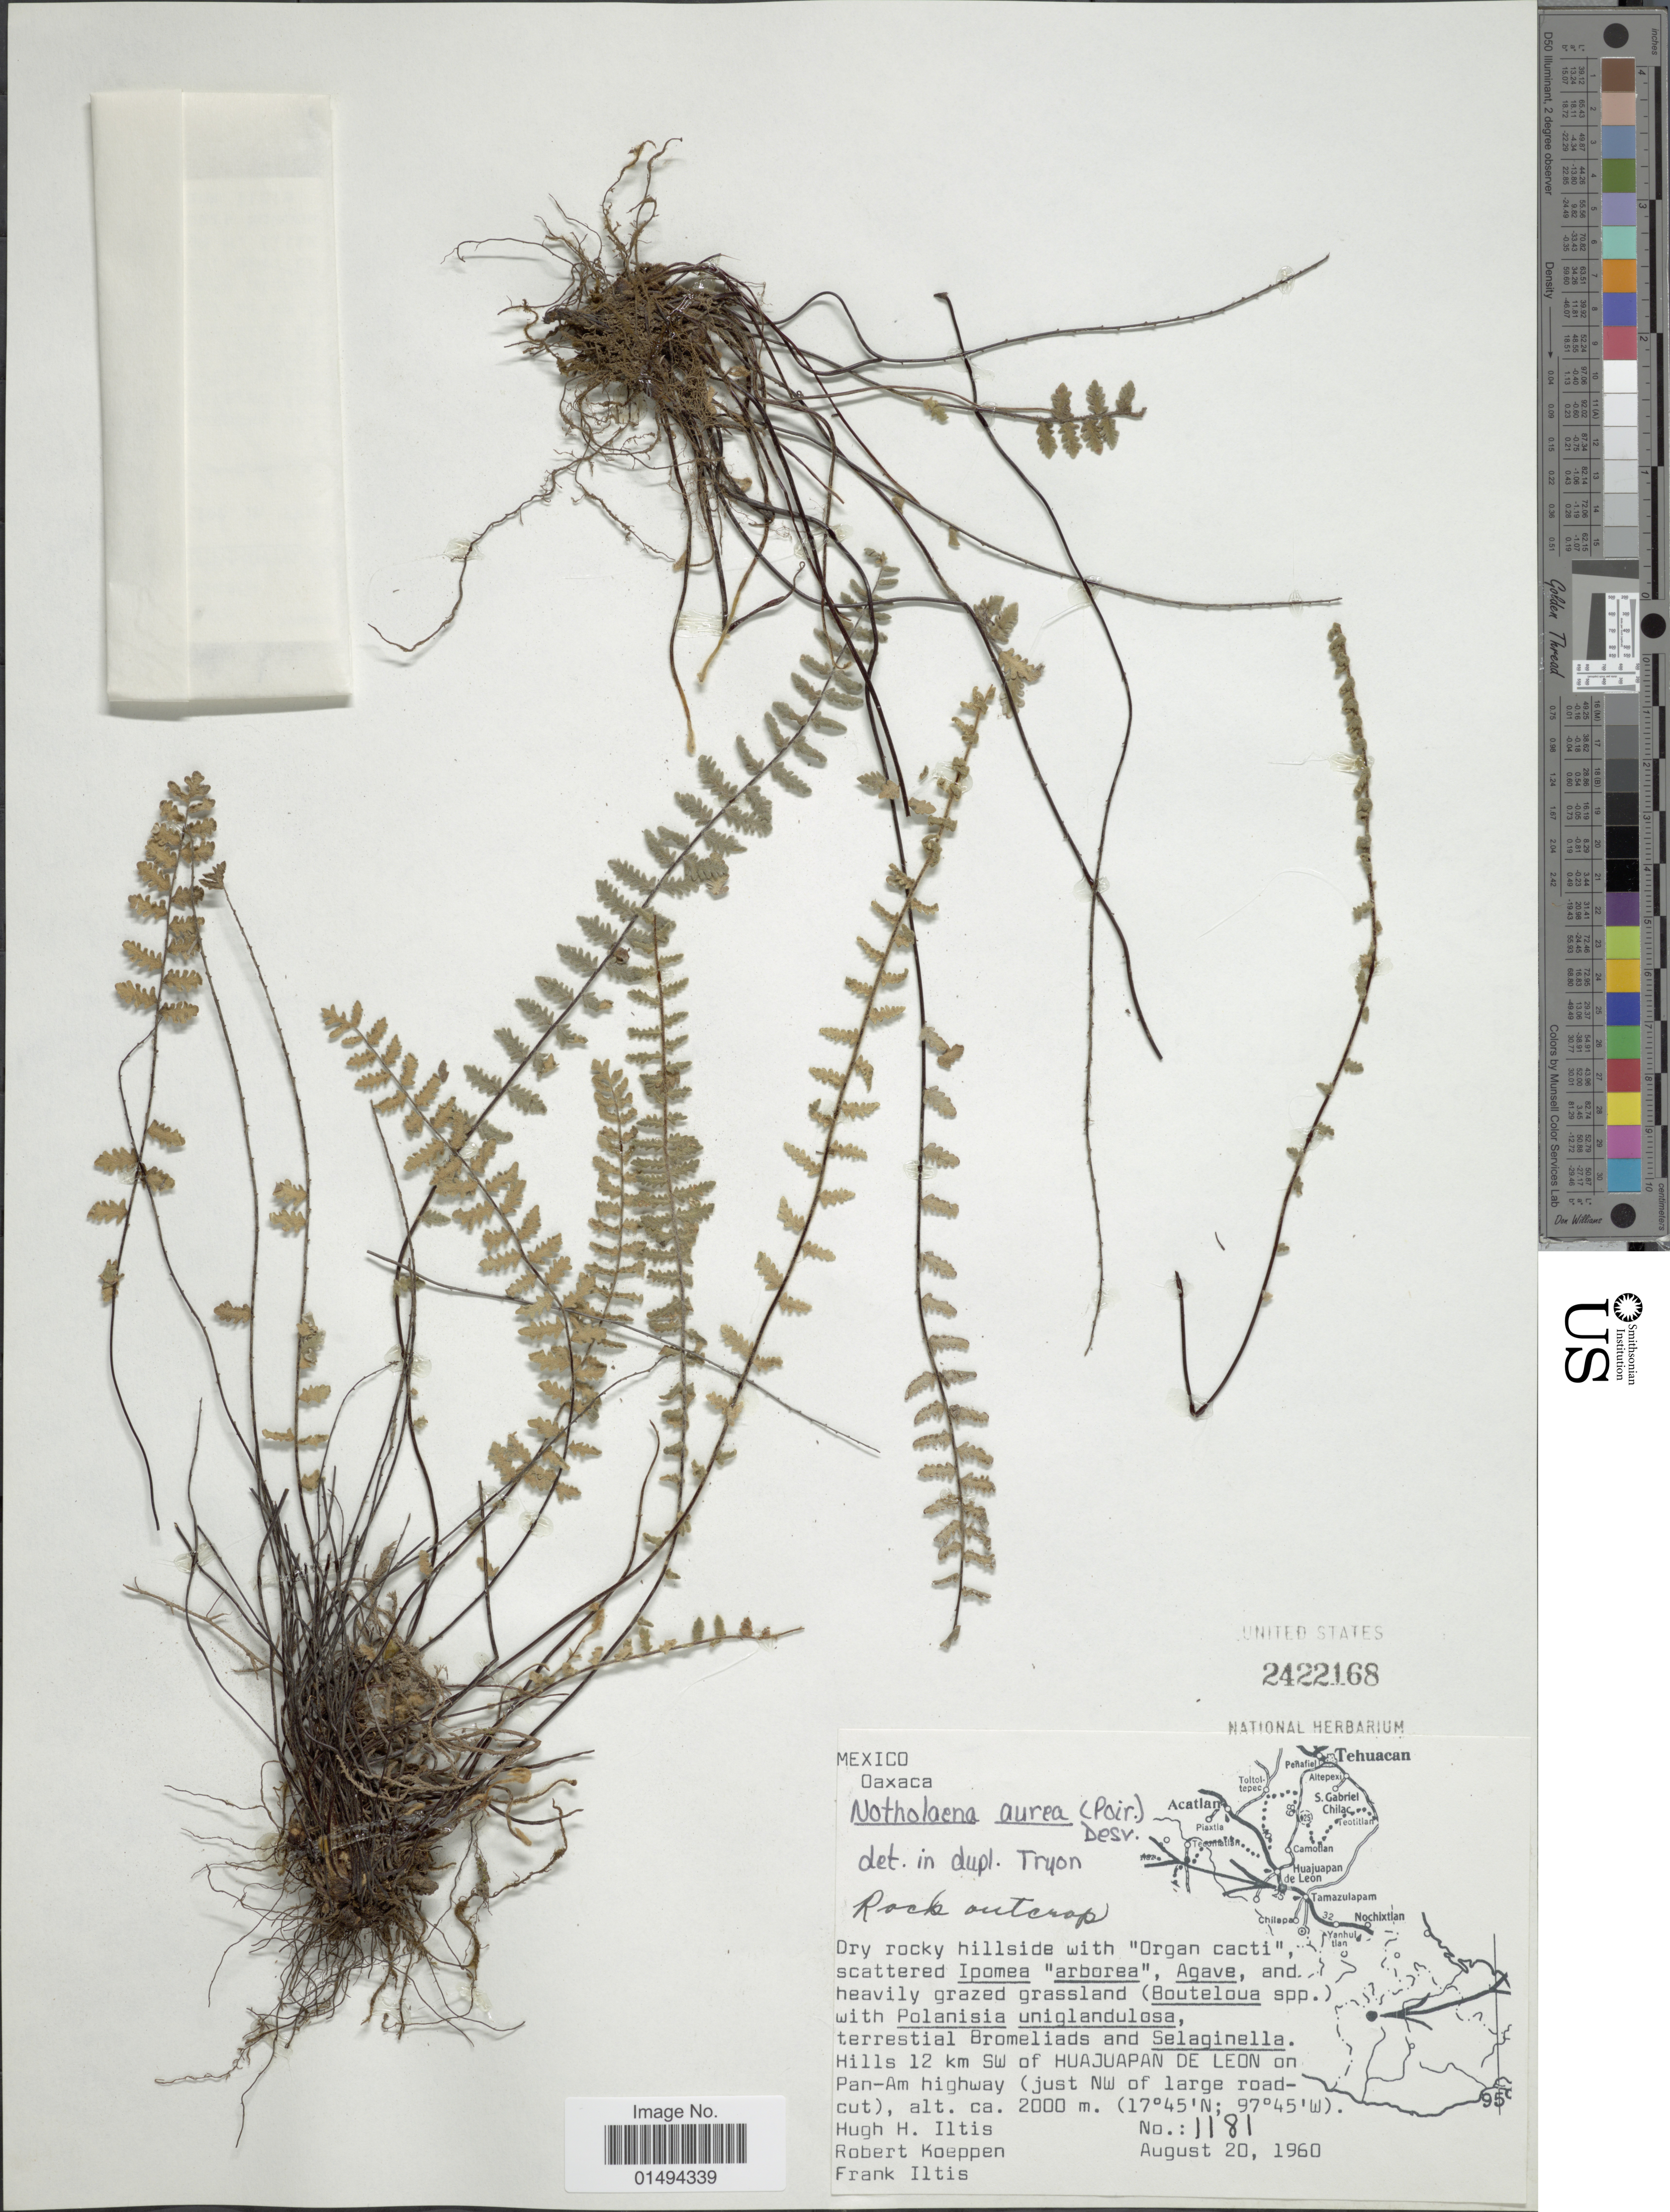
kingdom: Plantae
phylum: Tracheophyta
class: Polypodiopsida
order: Polypodiales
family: Pteridaceae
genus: Myriopteris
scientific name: Myriopteris aurea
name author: (Poir.) Grusz & Windham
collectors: H. H. Iltis, R. C. Koeppen & F. S. Iltis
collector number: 1181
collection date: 1960-08-20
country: Mexico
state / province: Oaxaca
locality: Dry rocky hillside with " Organ Cacti " , scattered Ipomea " arborea" , Agave and heavily grazed grassland (Bouteloua spp.) with Polanisia uniqglandulosa, terrestial Bromeliads and Selaginella. Hills 12 km SW of Huajuapan de Leon on Pan-Am highway (just NW of large roadcut)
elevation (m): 2000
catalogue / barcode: US 2422168